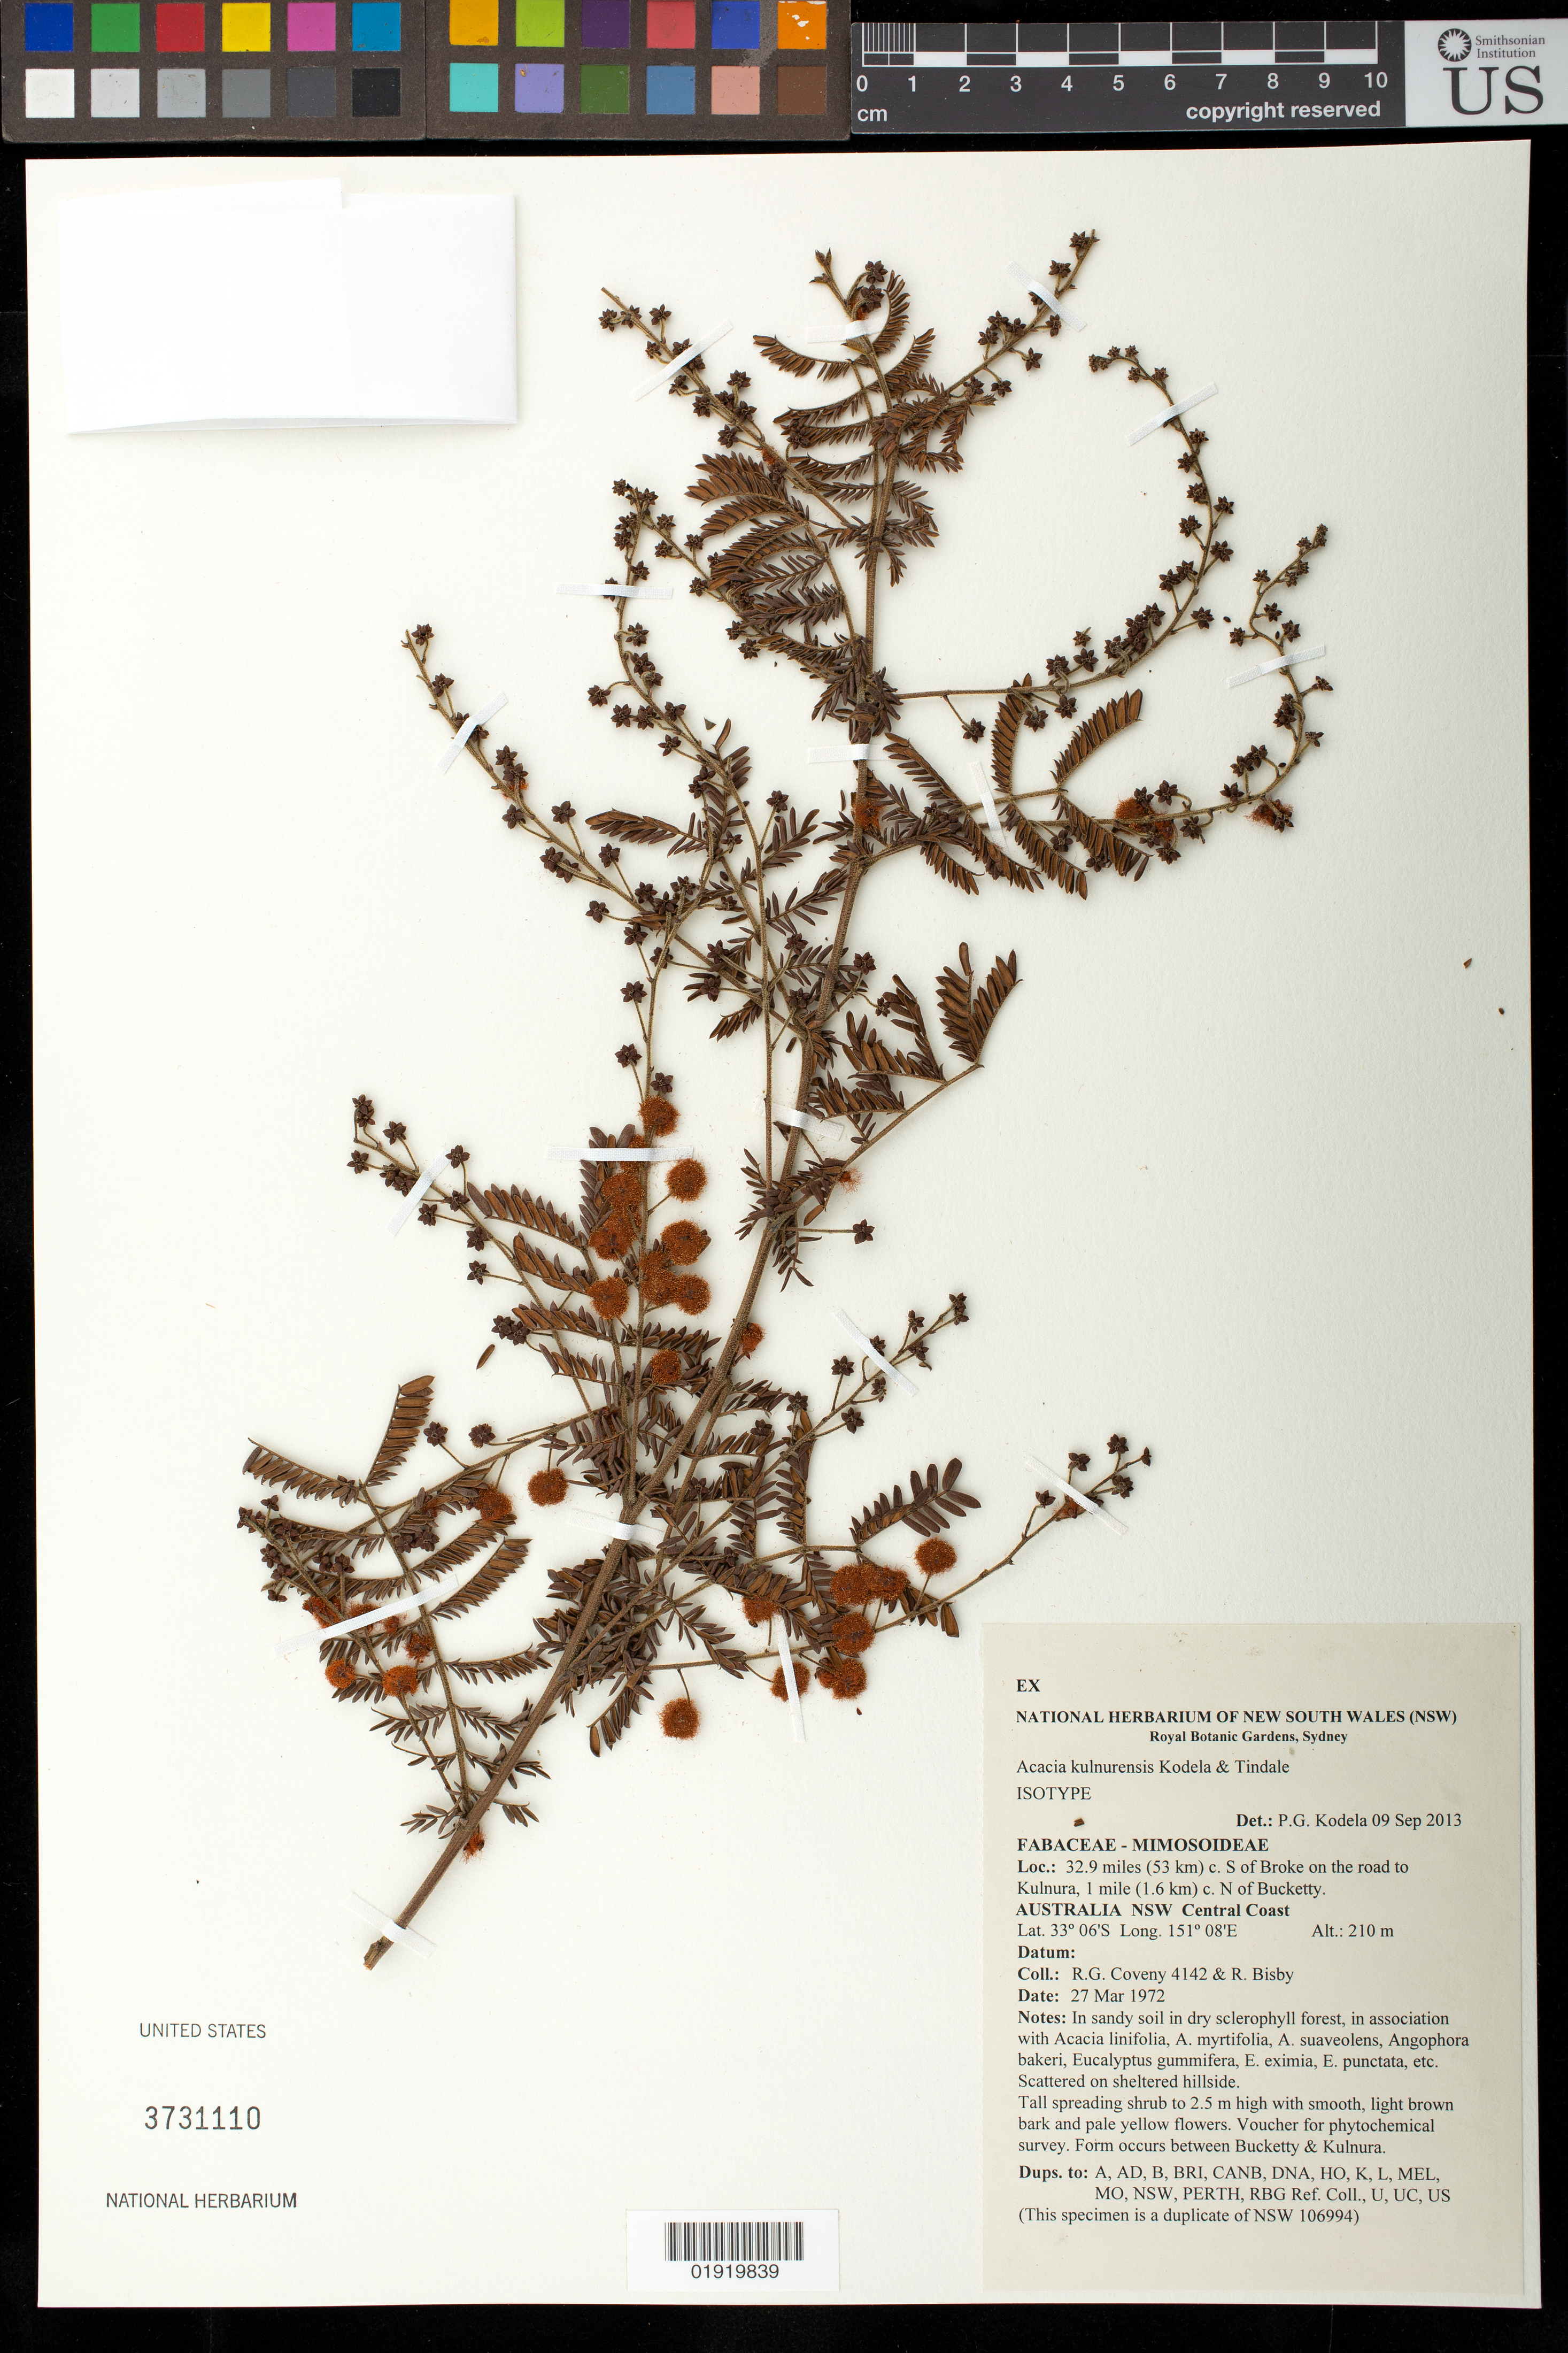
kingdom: Plantae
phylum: Tracheophyta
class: Magnoliopsida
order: Fabales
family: Fabaceae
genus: Acacia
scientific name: Acacia kulnurensis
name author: Kodela & Tindale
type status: Isotype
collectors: R. Coveny & R. Bisby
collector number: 4142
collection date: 1972-03-27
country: Australia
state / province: New South Wales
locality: NSW Central Coast. 32.9 miles (53 km) c. S of Broke on the road to Kulnura, 1 mile (1.6 km) c. N of Bucketty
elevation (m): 210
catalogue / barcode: US 3731110